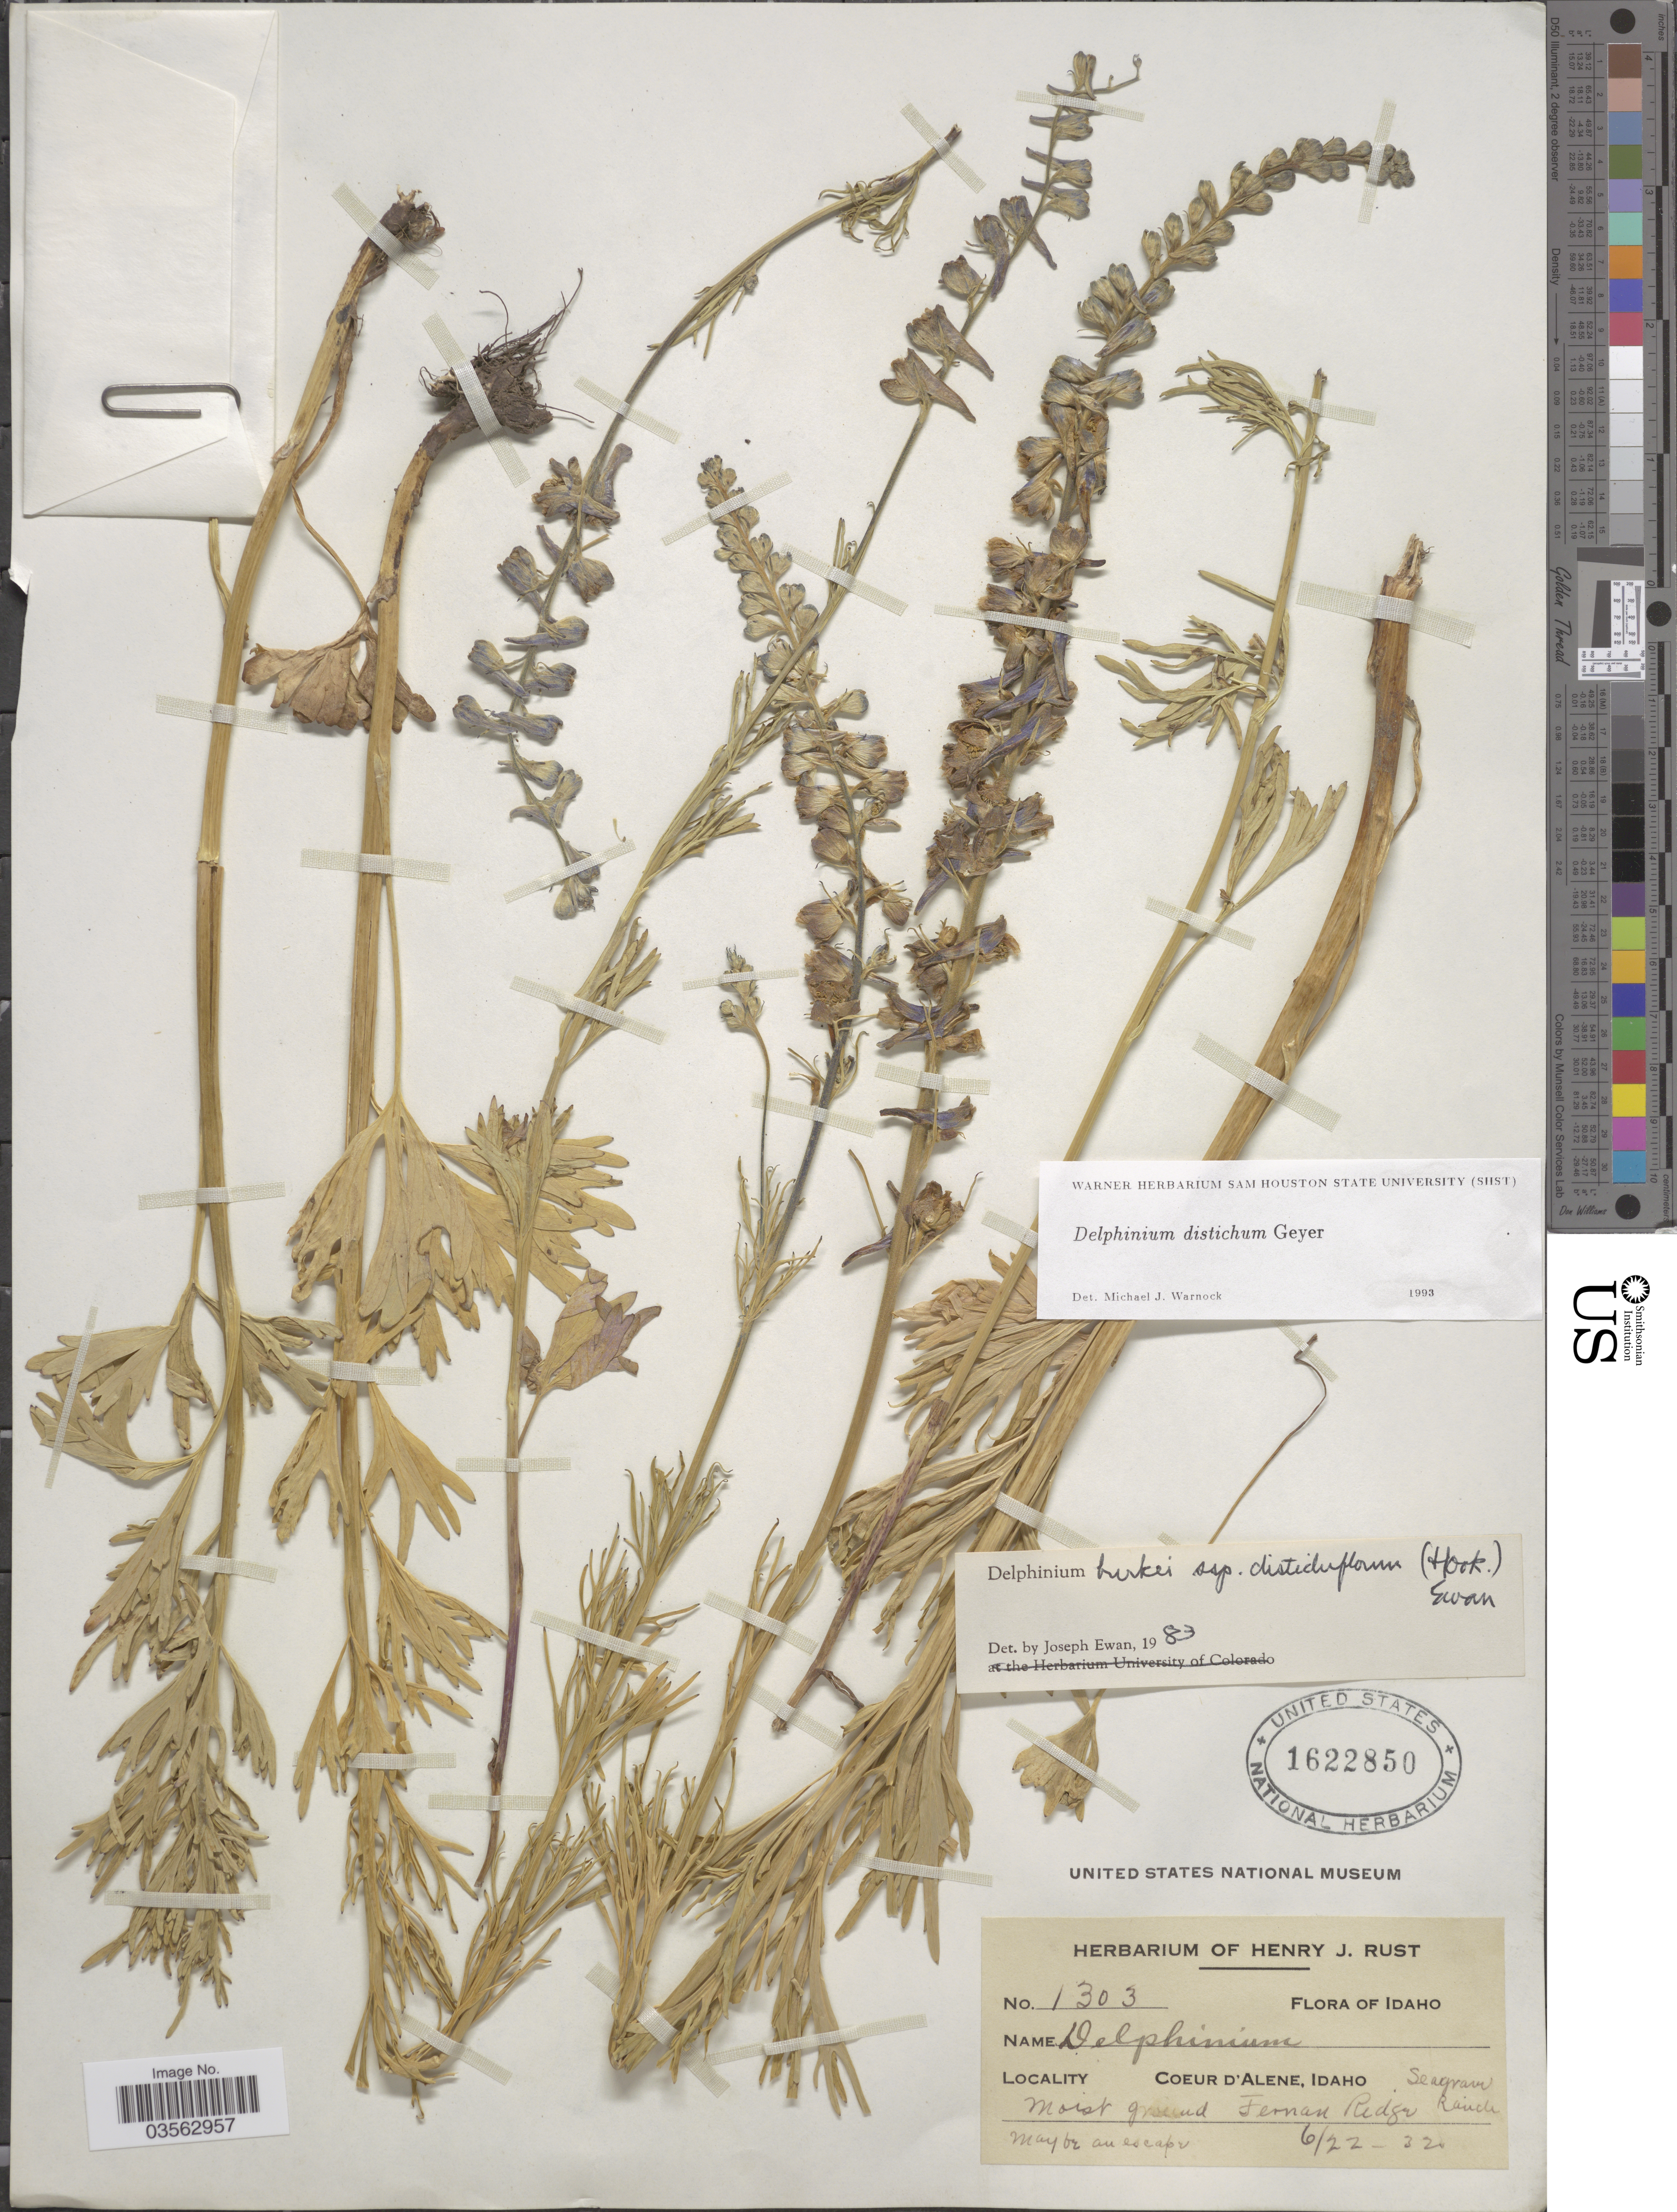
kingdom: Plantae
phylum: Tracheophyta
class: Magnoliopsida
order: Ranunculales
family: Ranunculaceae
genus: Delphinium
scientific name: Delphinium distichum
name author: Geyer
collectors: ex herb. Henry J. Rust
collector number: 1303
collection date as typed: Transcribed d/m/y: 22/6/32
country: United States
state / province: Idaho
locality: Coeur d'Alene. Fernan Ridge. Seagrave Ranch.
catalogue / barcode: US 1622850